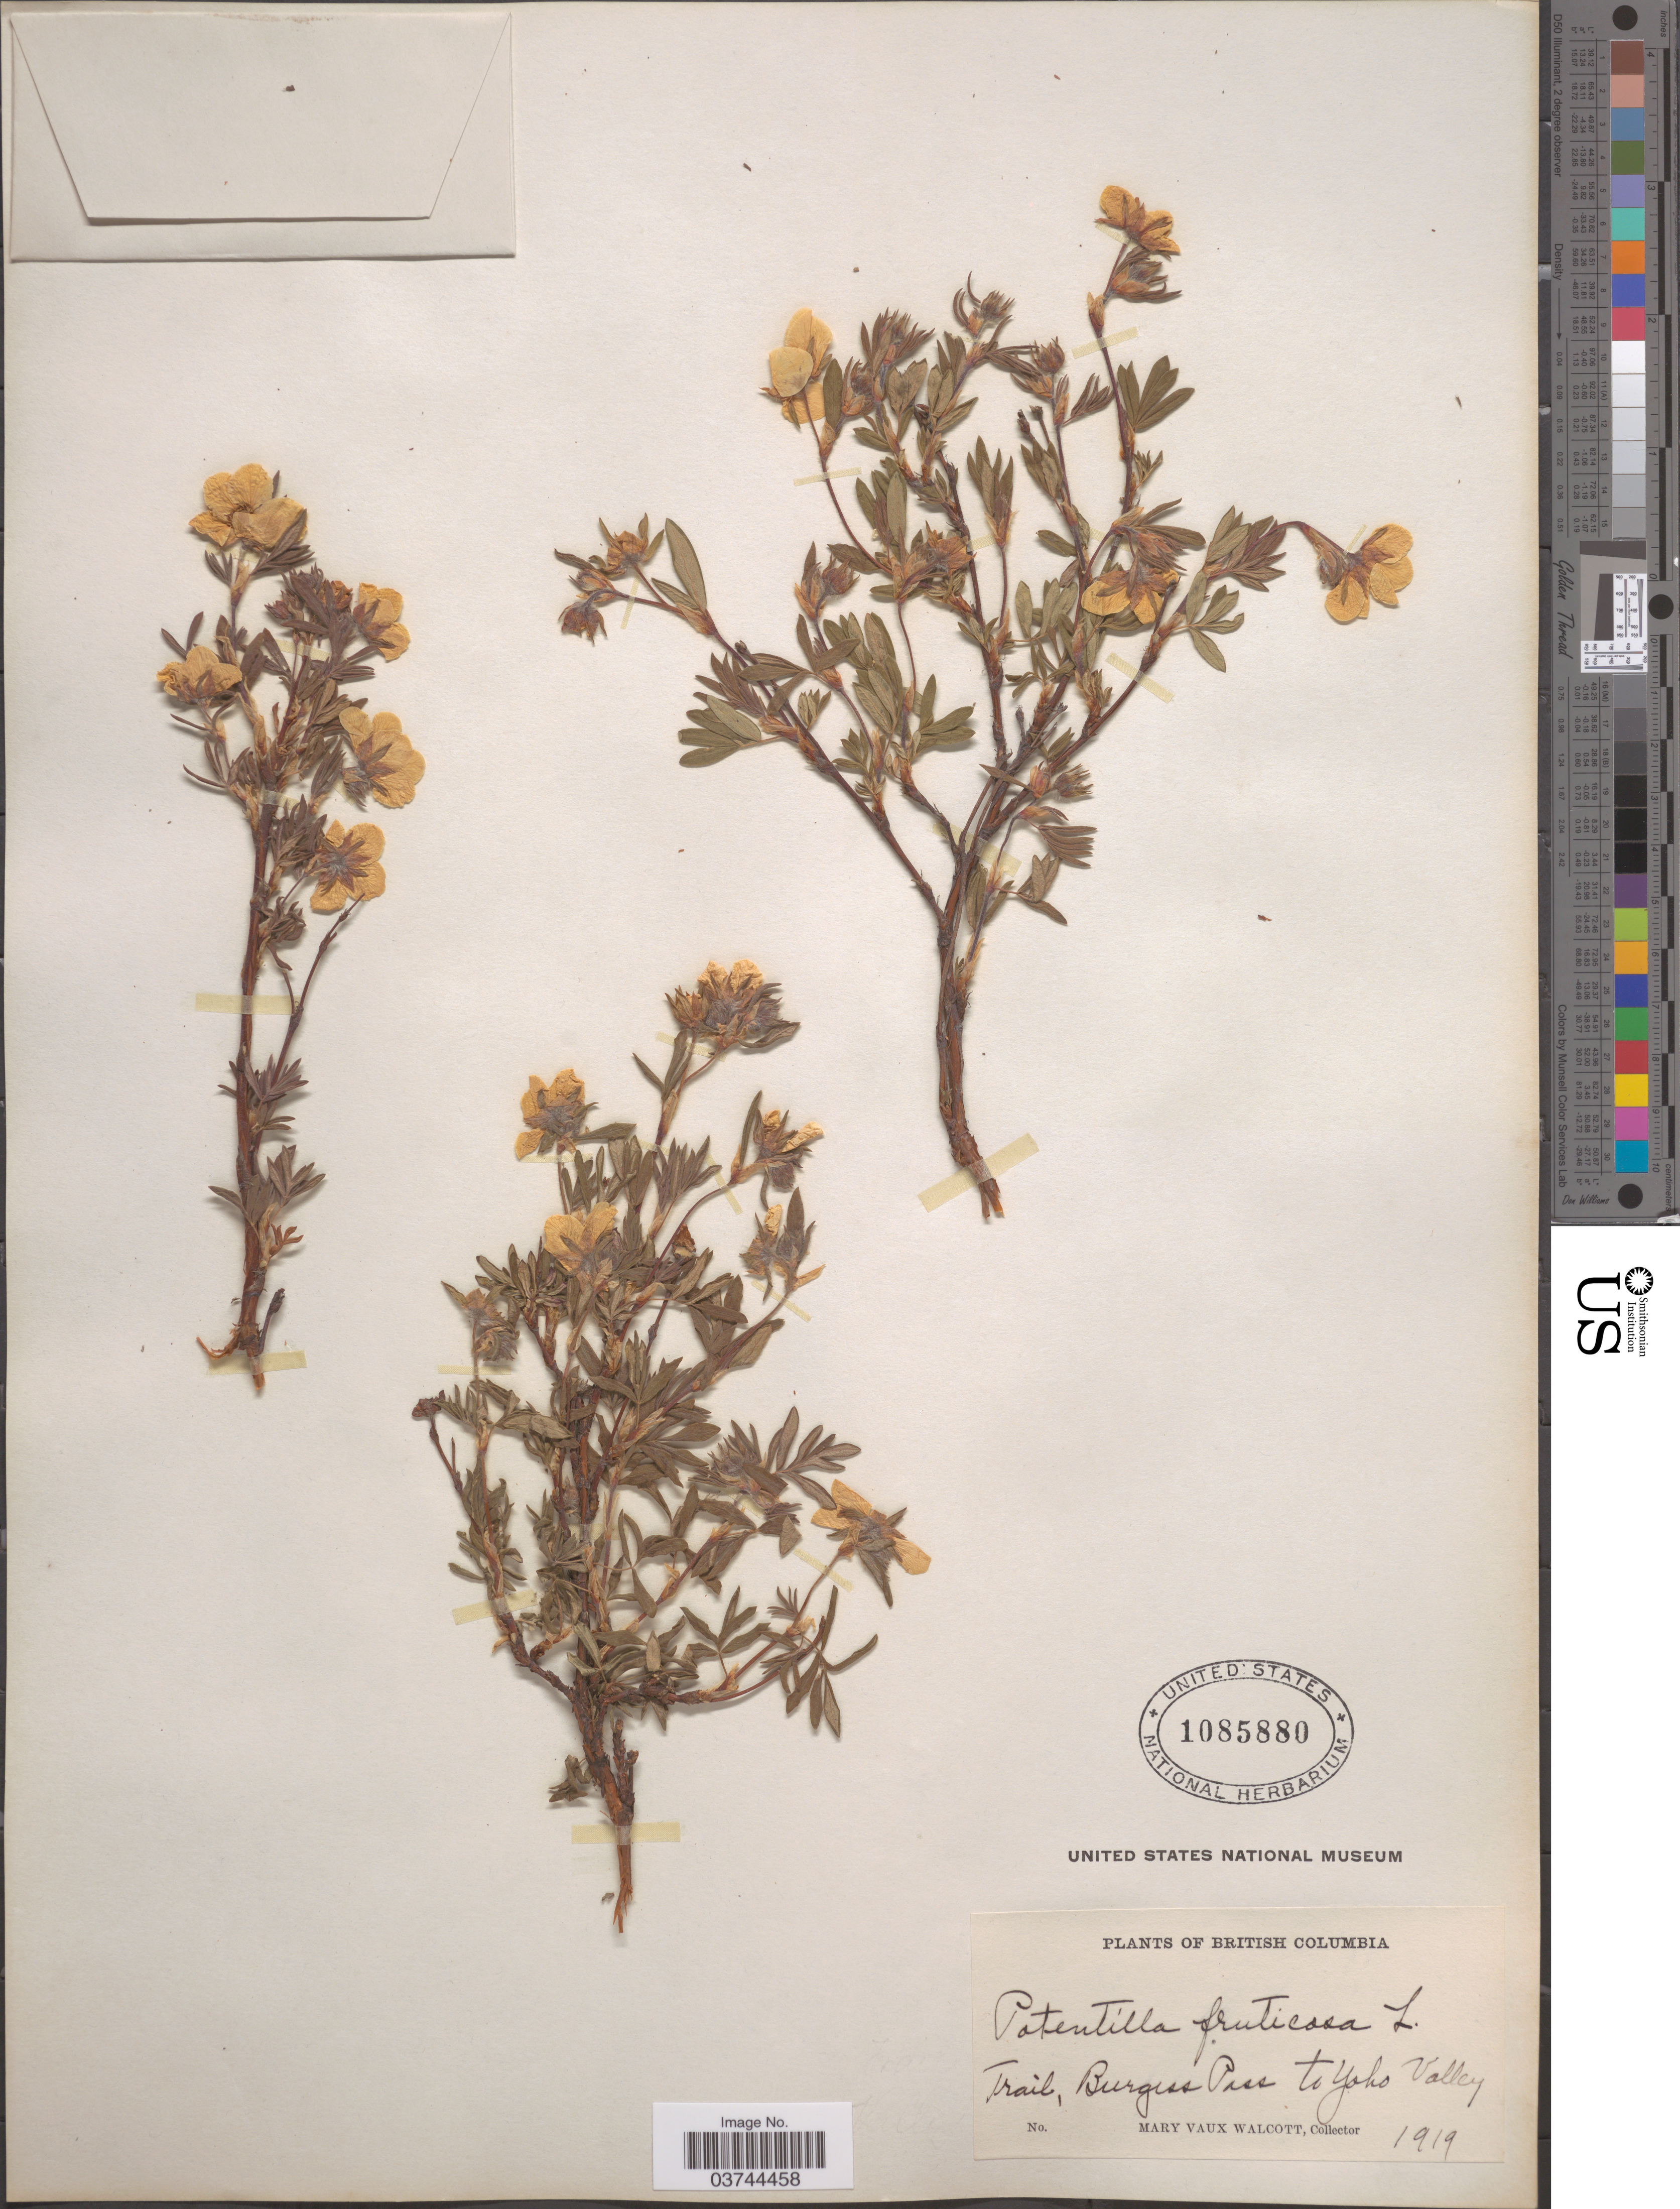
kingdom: Plantae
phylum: Tracheophyta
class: Magnoliopsida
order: Rosales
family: Rosaceae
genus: Dasiphora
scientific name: Dasiphora fruticosa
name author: (L.) Rydb.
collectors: M. Walcott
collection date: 1919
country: Canada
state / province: British Columbia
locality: Trail, Burgess Pass to Yoko Valley.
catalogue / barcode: US 1085880